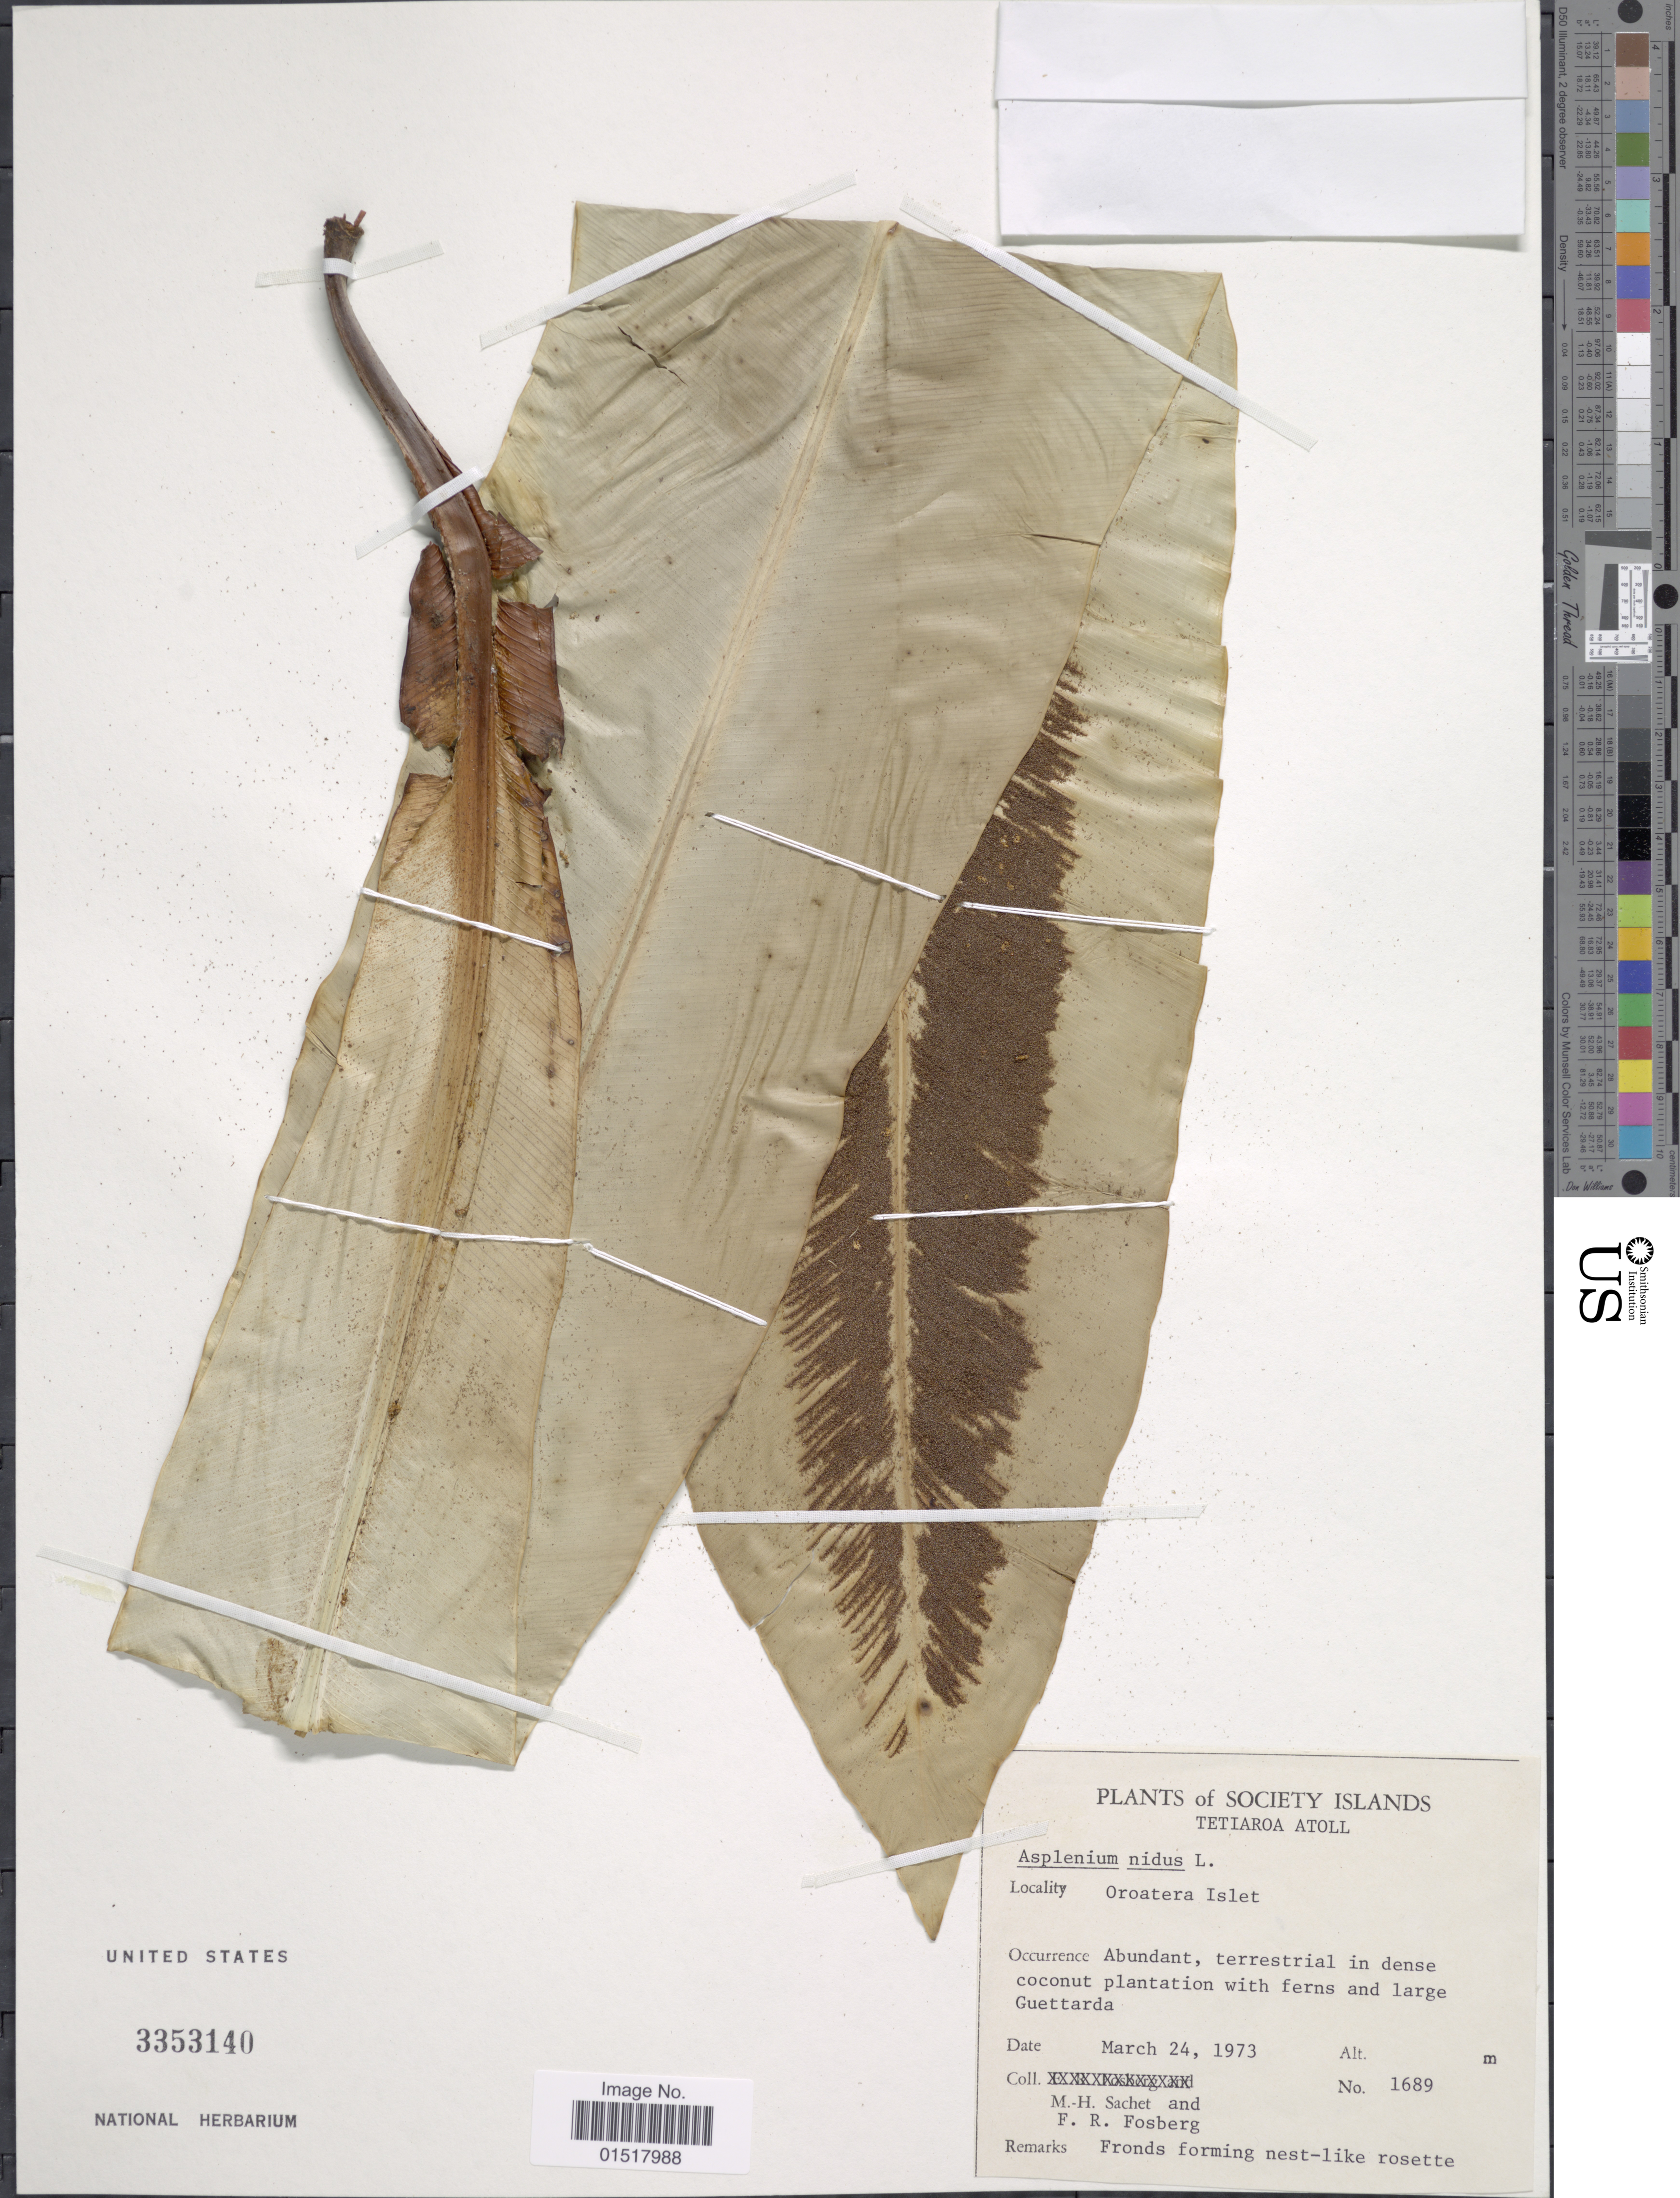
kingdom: Plantae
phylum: Tracheophyta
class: Polypodiopsida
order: Polypodiales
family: Aspleniaceae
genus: Asplenium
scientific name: Asplenium nidus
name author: L.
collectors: M.-H. Sachet & F. R. Fosberg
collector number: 1689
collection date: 1973-03-24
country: French Polynesia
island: Tetiaroa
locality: Society Islands. Tetiaroa Atoll. Oroatera Islet.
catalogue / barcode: US 3353140